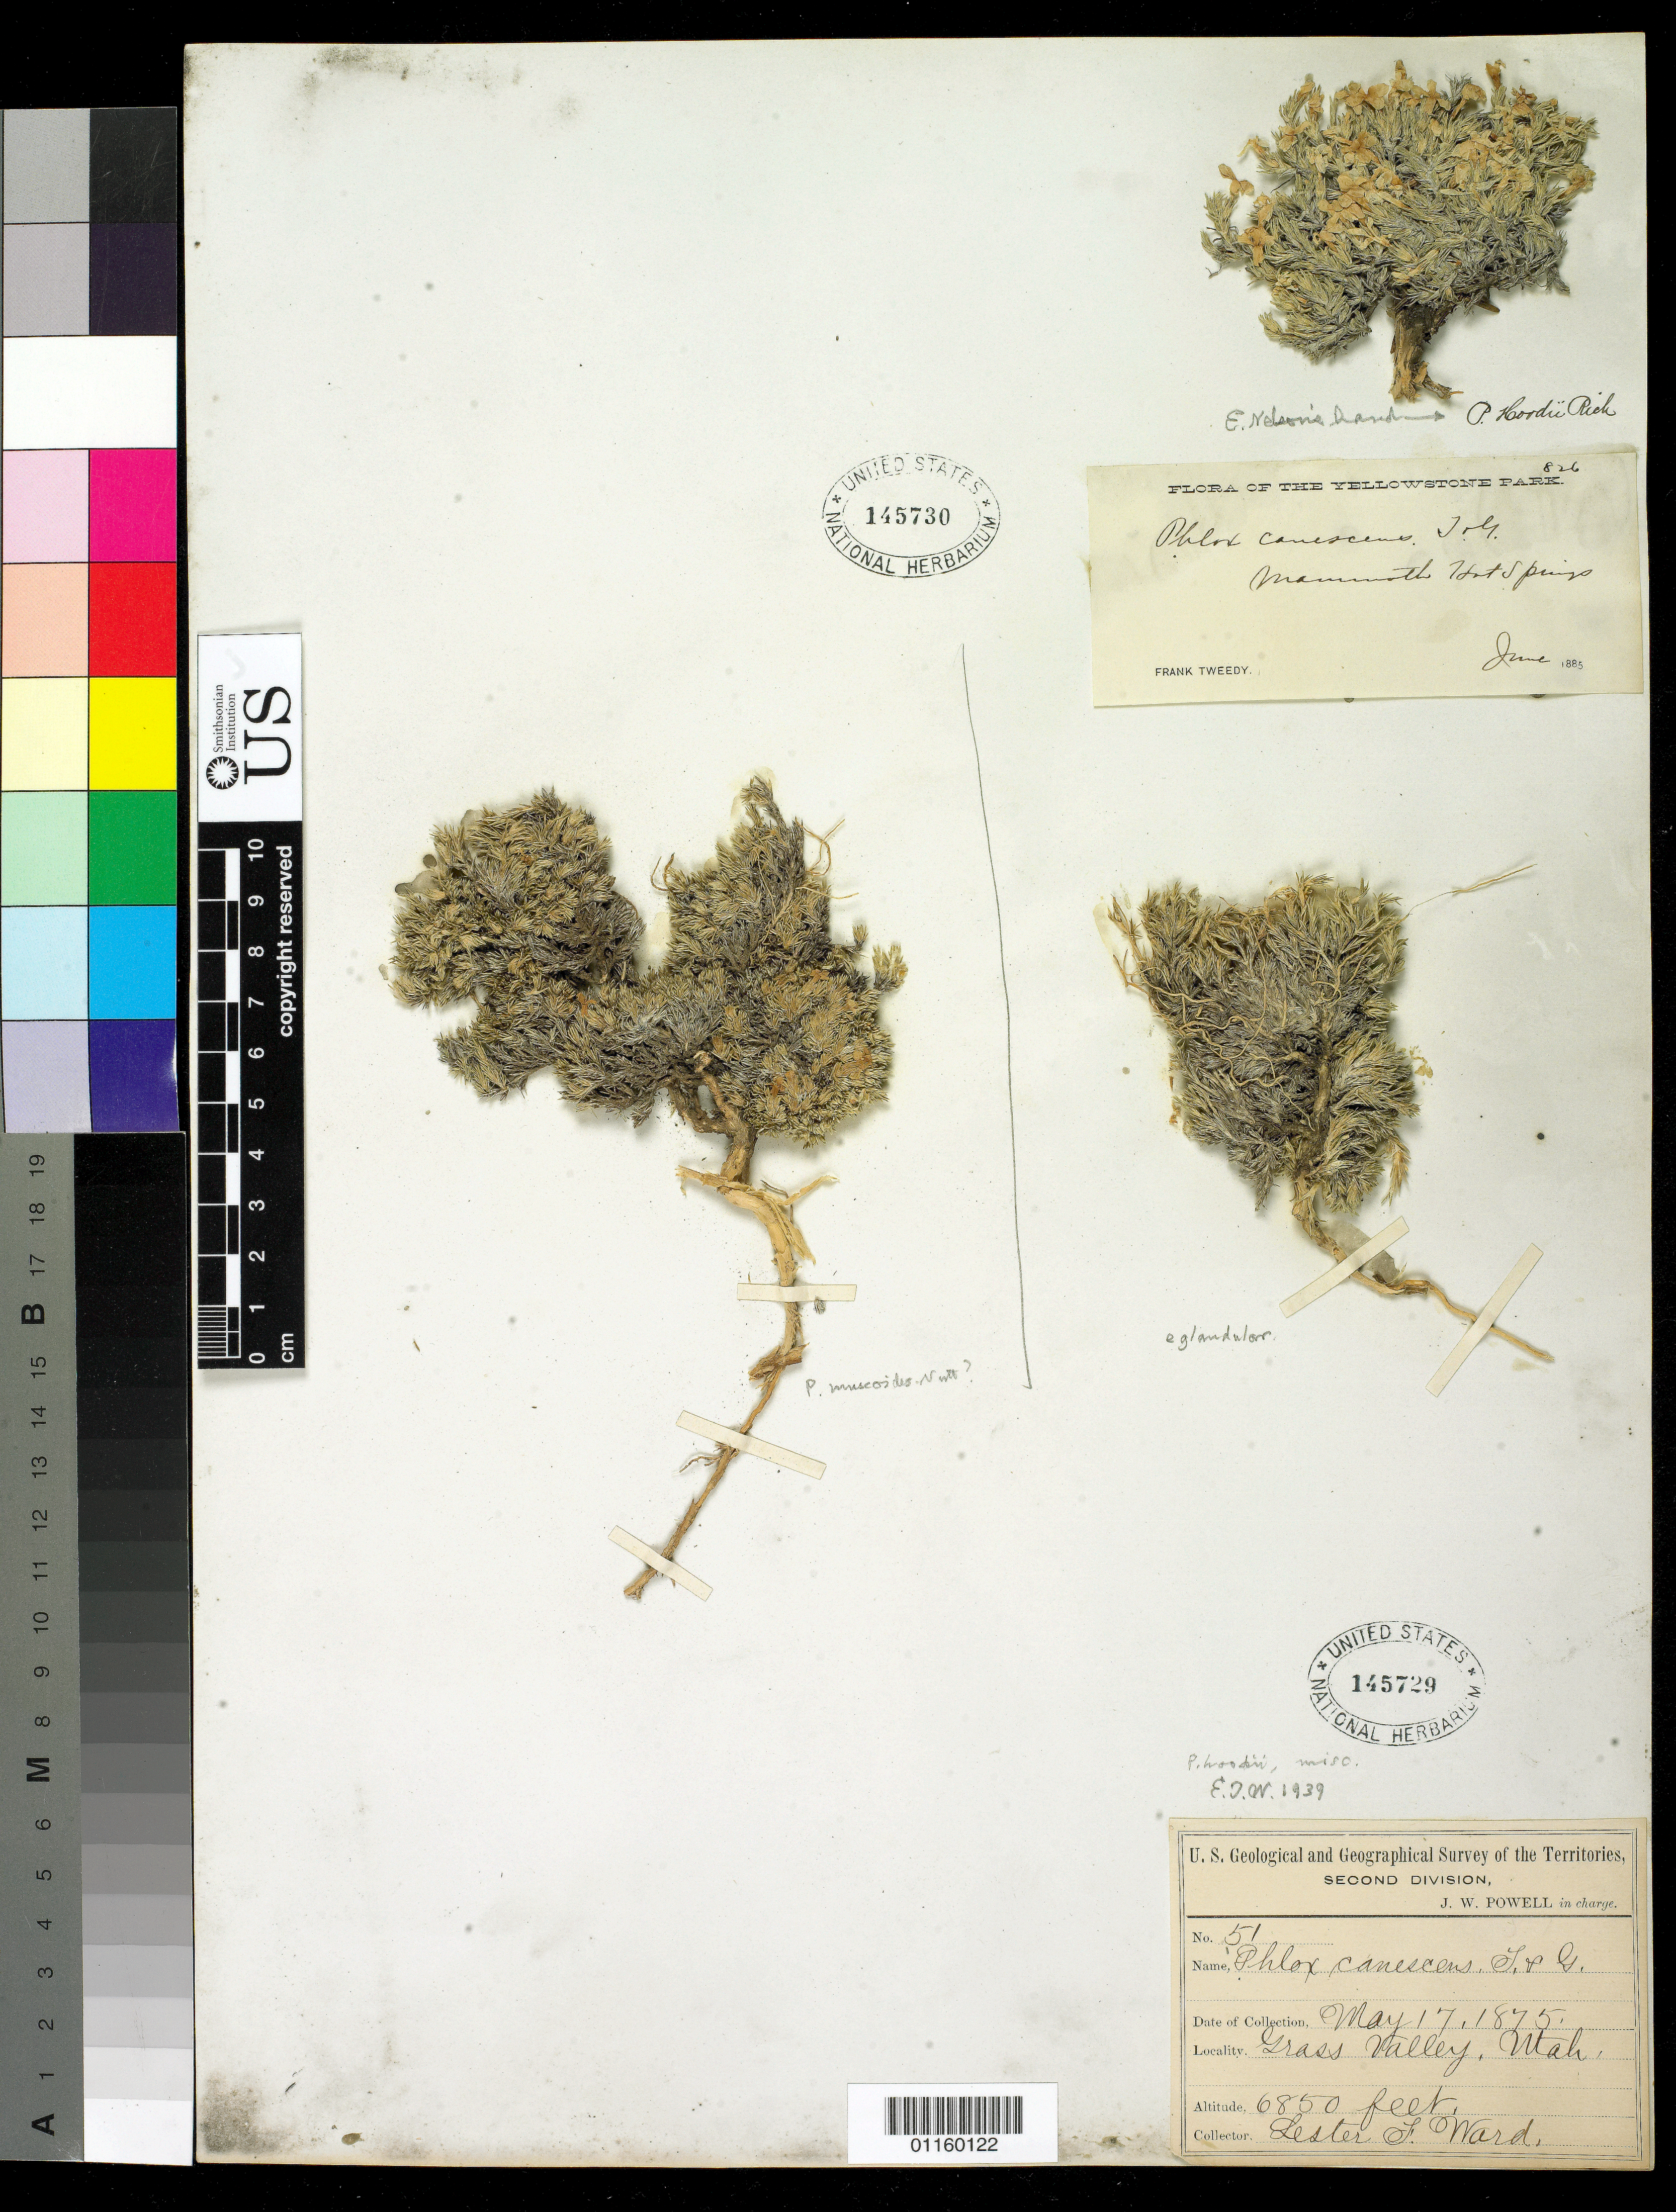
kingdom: Plantae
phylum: Tracheophyta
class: Magnoliopsida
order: Ericales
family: Polemoniaceae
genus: Phlox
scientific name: Phlox hoodii subsp. hoodii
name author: Richardson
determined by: Mayfield, M. H.; Ferguson, C. J.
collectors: L. F. Ward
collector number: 51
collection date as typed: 17 May 1875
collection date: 1875-05-17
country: United States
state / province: Utah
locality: Grass Valley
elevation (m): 2088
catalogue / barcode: US 145729